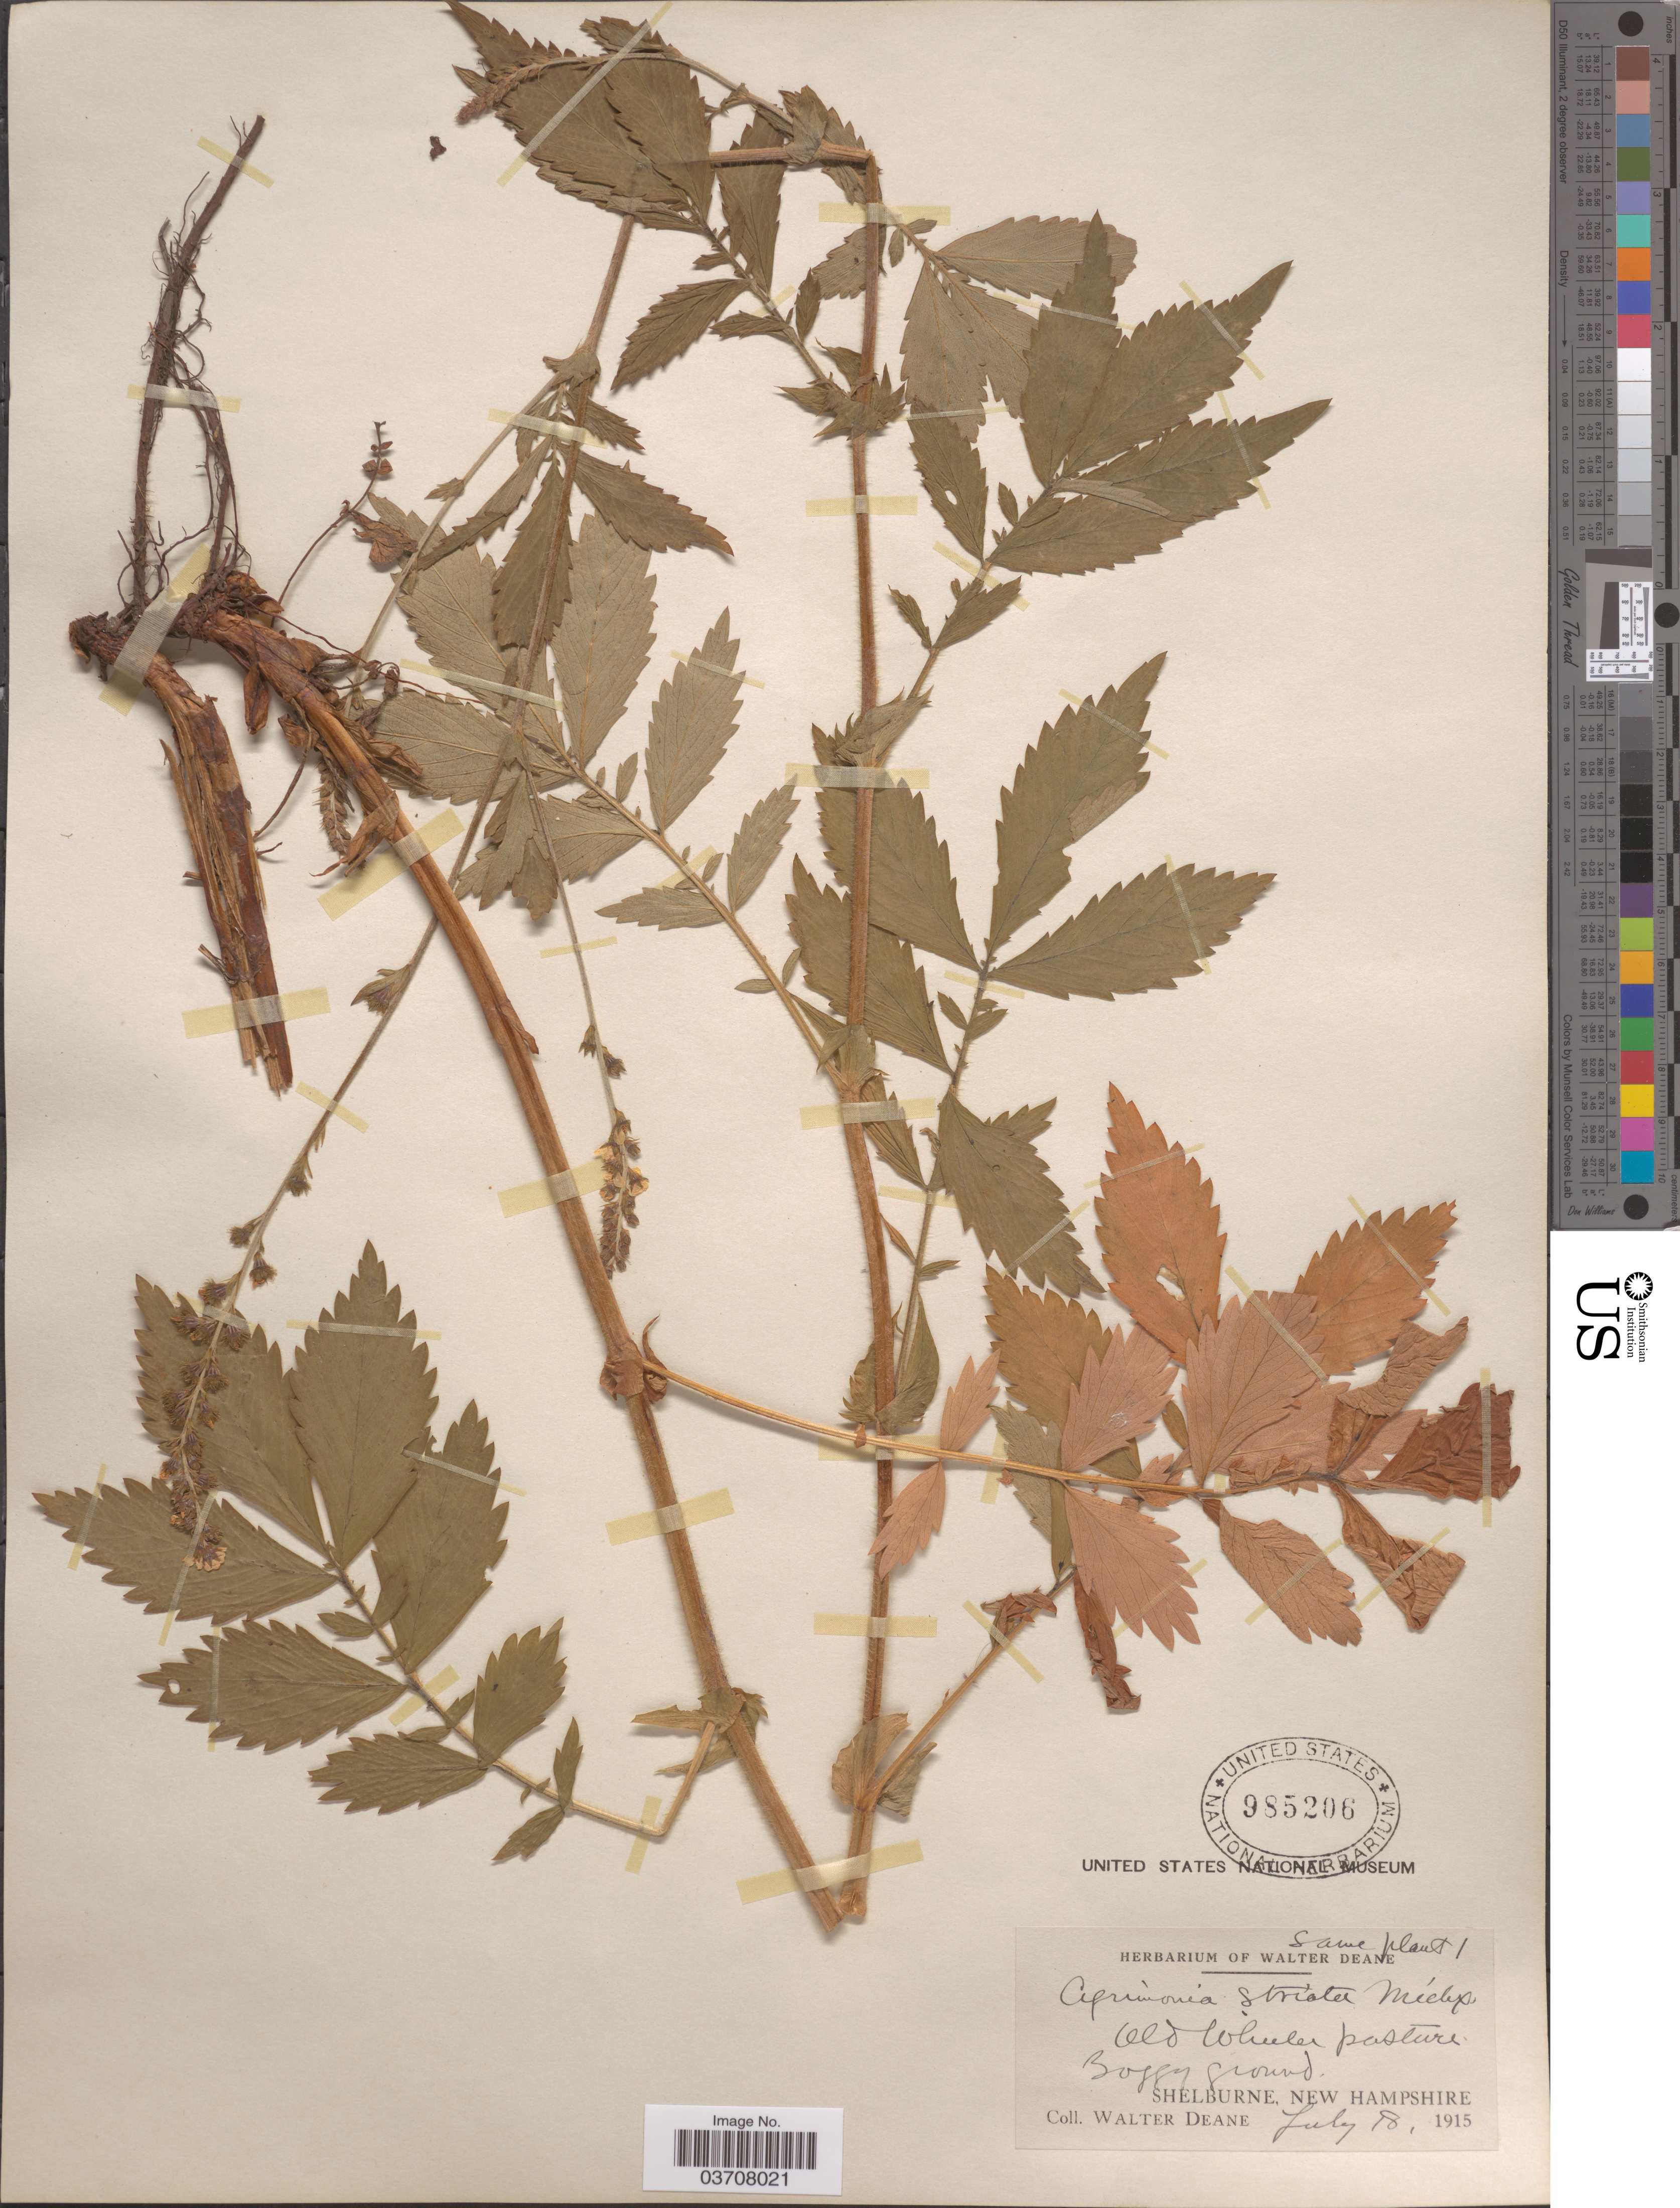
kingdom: Plantae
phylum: Tracheophyta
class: Magnoliopsida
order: Rosales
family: Rosaceae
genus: Agrimonia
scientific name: Agrimonia striata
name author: Michx.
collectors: W. Deane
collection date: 1915-07-18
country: United States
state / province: New Hampshire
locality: Old Wheeler Pasture. Shelburne.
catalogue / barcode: US 985206